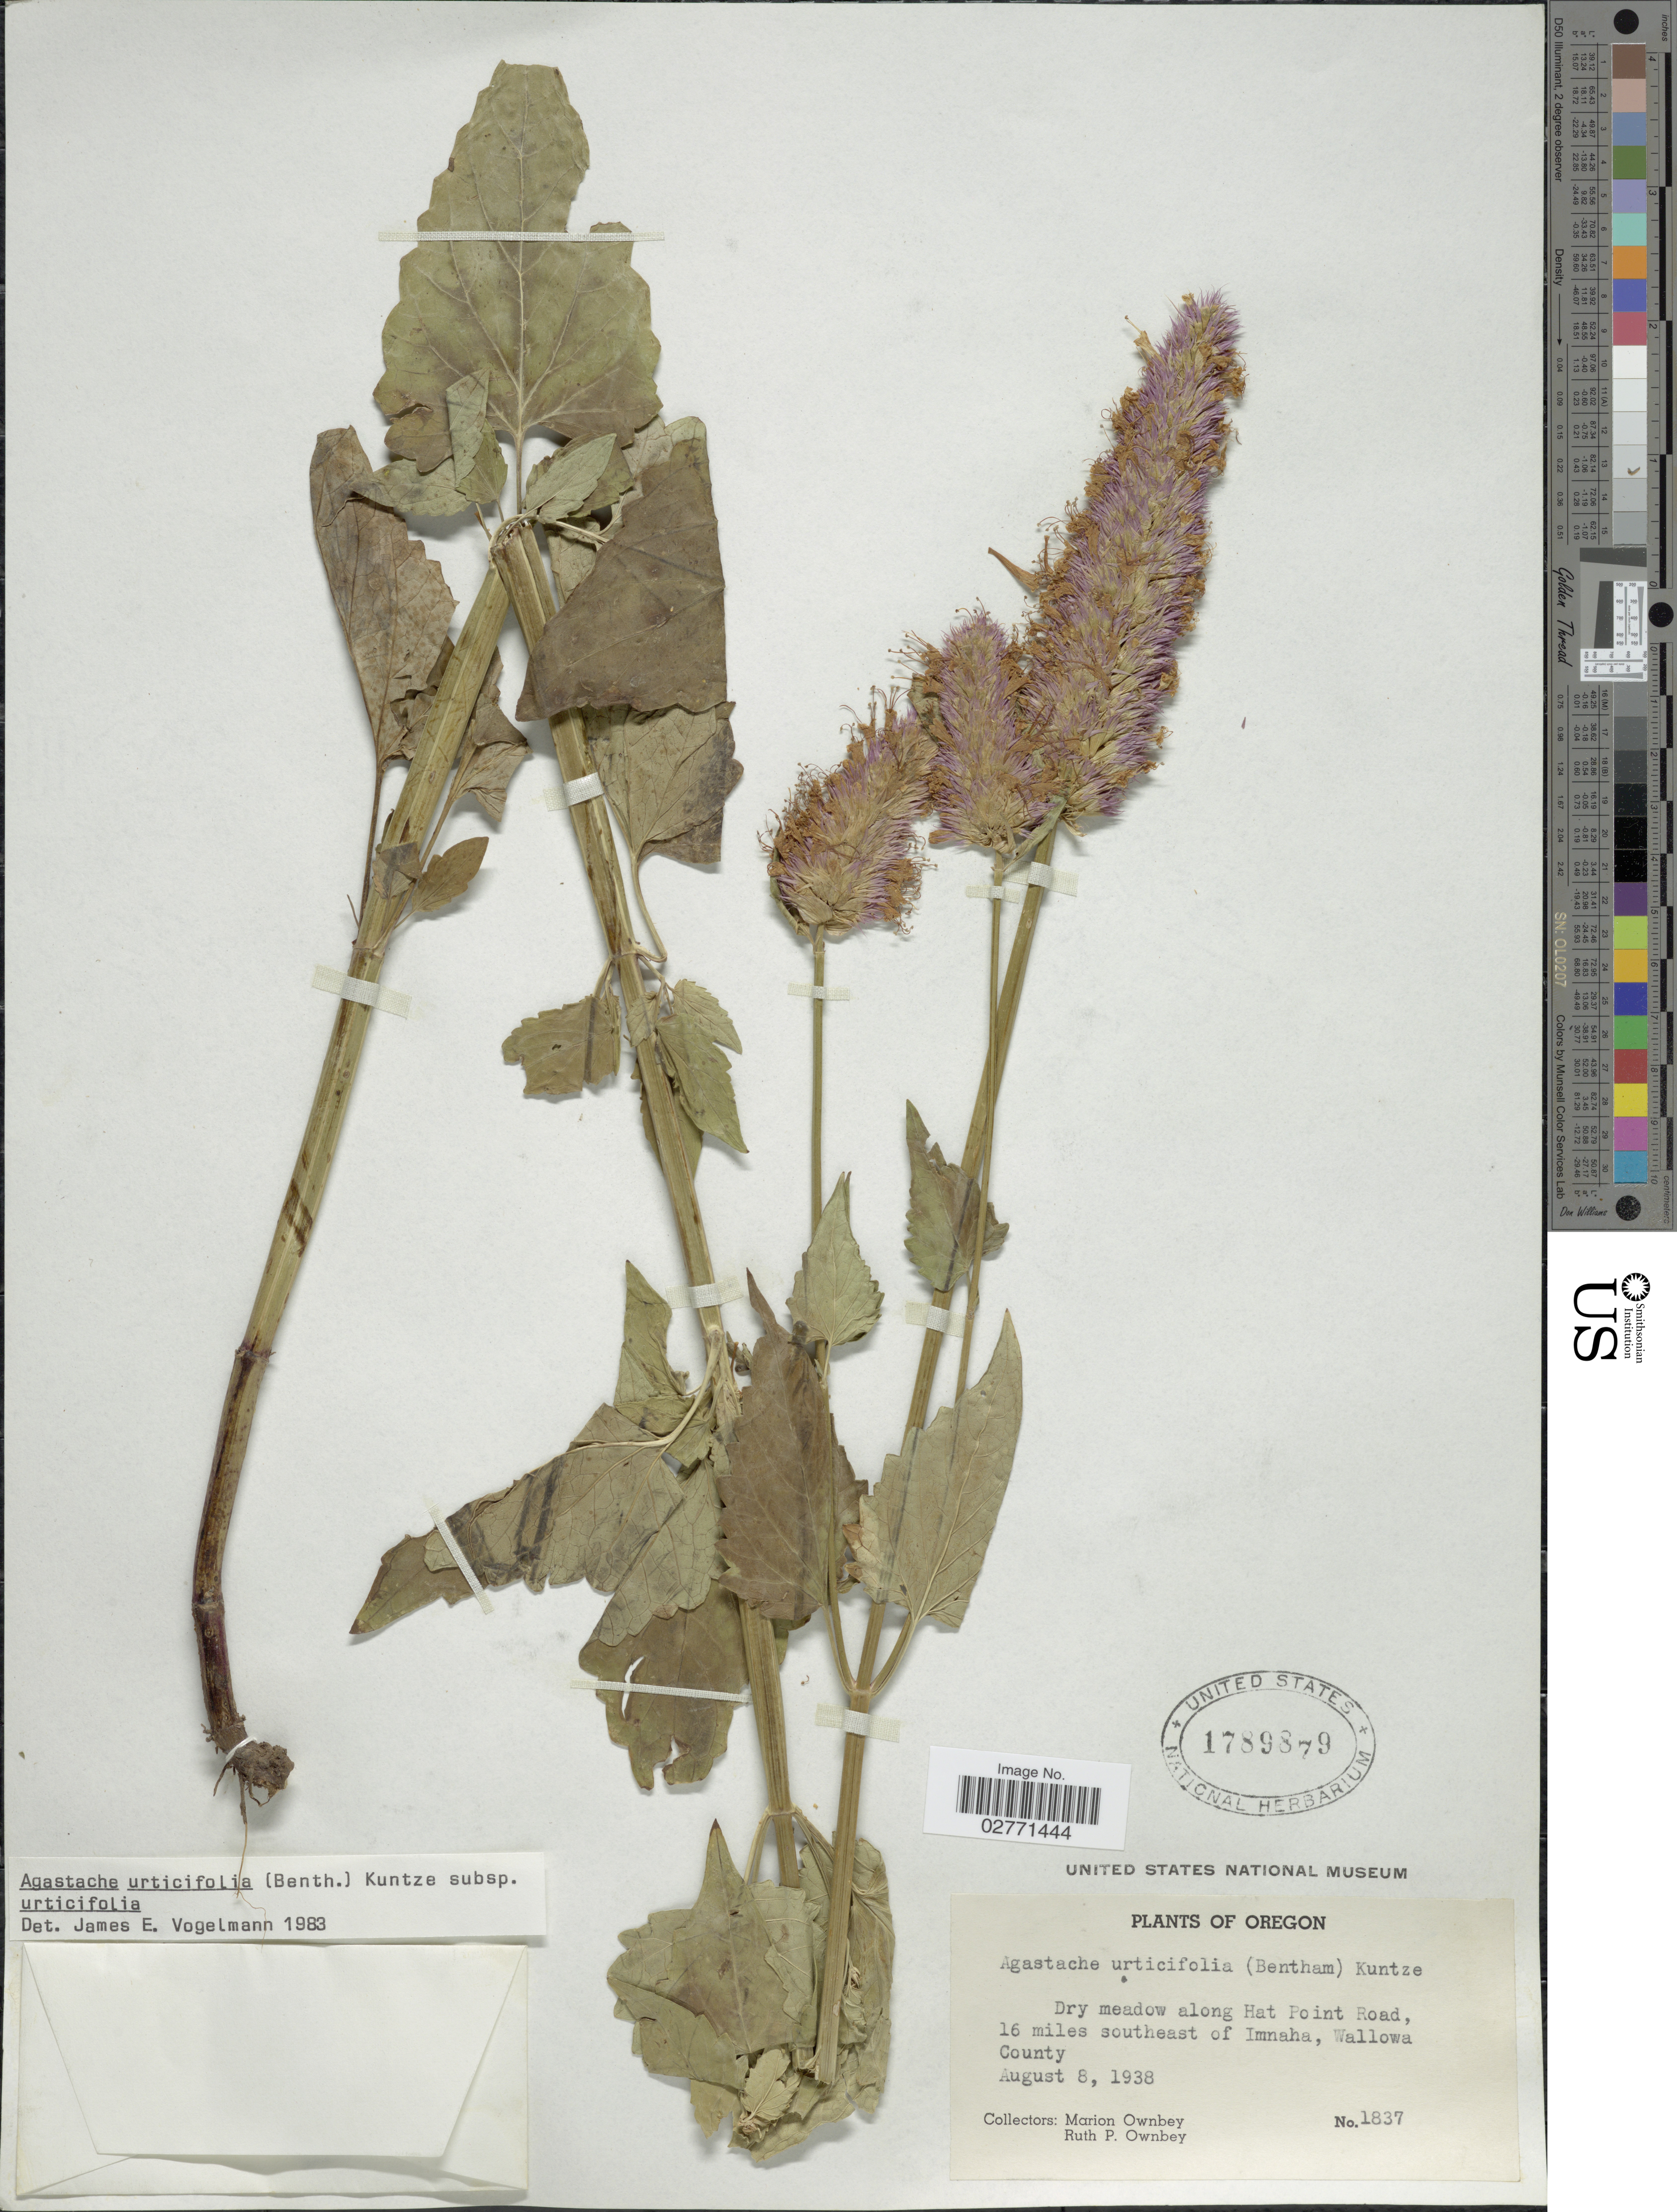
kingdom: Plantae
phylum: Tracheophyta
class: Magnoliopsida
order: Lamiales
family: Lamiaceae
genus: Agastache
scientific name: Agastache urticifolia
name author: (Benth.) Kuntze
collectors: M. Ownbey & R. Ownbey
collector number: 1837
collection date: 1938-08-08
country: United States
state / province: Oregon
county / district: Wallowa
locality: Dry meadow along Hat Point Road, 16 miles southeast of Imnaha, Wallowa County.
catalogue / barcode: US 1789879